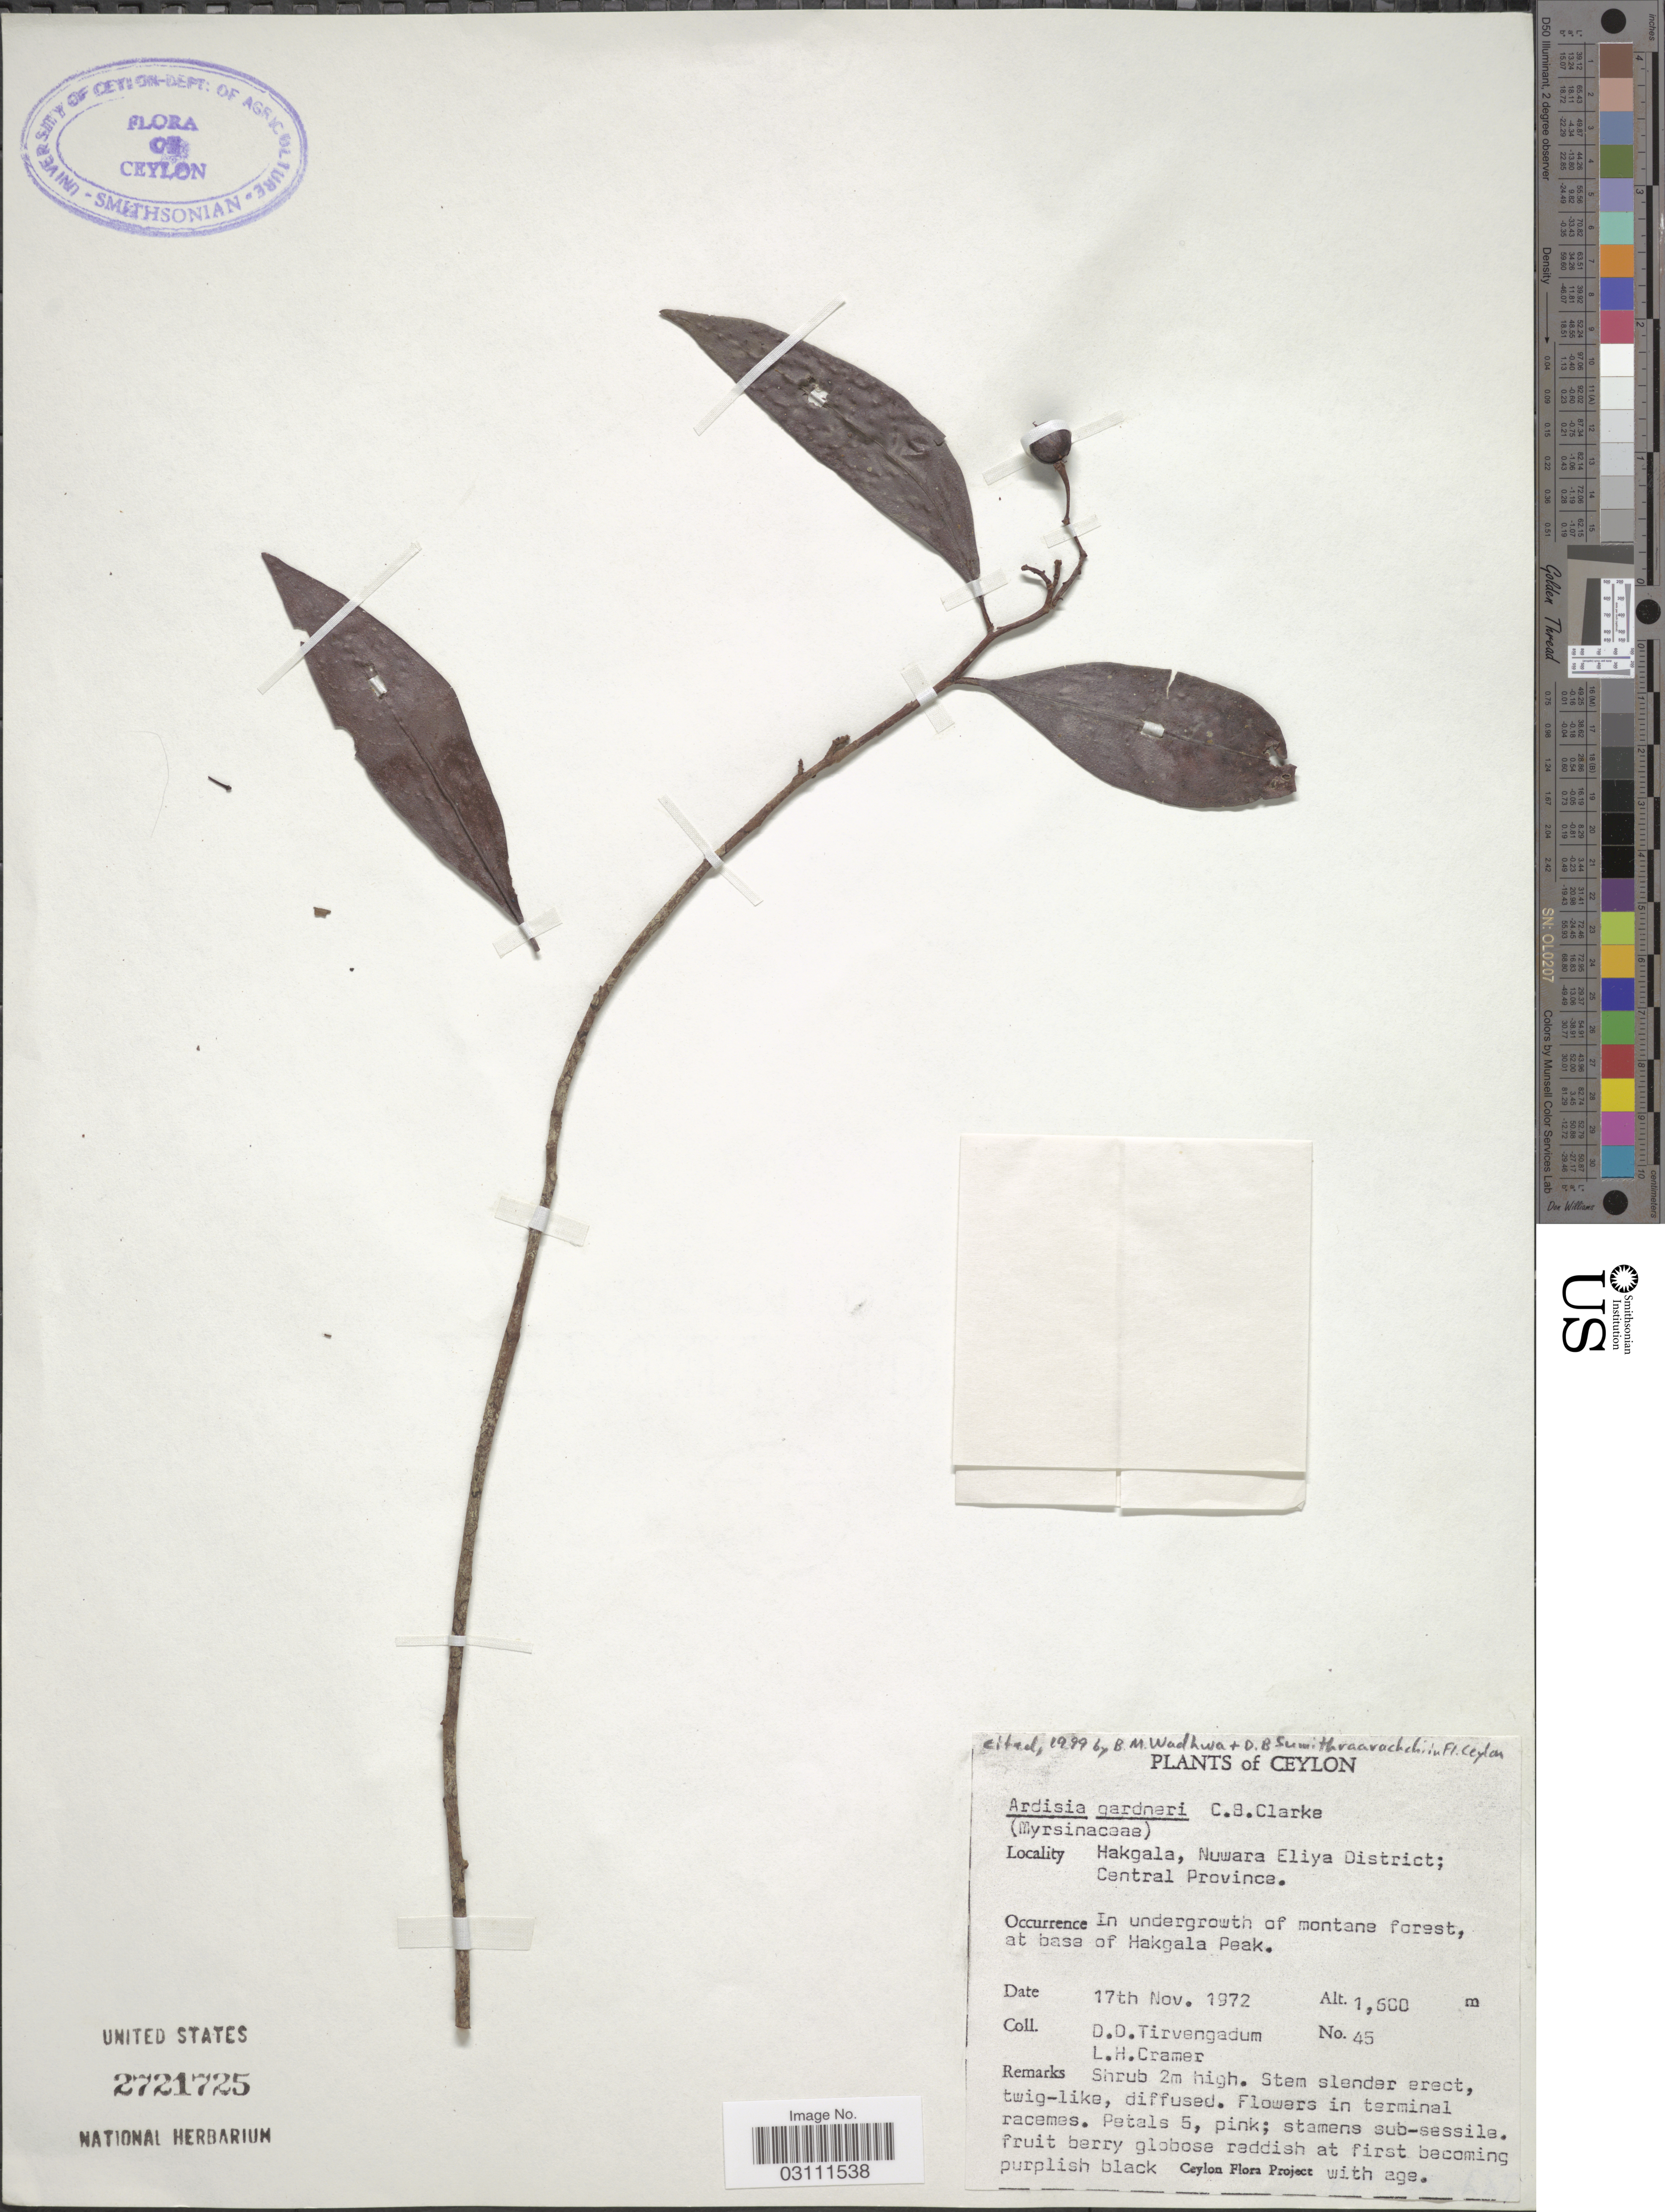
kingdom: Plantae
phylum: Tracheophyta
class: Magnoliopsida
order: Ericales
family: Primulaceae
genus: Ardisia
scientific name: Ardisia gardneri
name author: C.B. Clarke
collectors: D. Tirvengadum & L. H. Cramer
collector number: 45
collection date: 1972-11-17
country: Sri Lanka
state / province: Central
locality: Ceylon, Hakgala, Nuwara Eliya District; Central Province, In undergrowth of montane forest, at base of Hakgala Peak.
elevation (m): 1600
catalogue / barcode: US 2721725